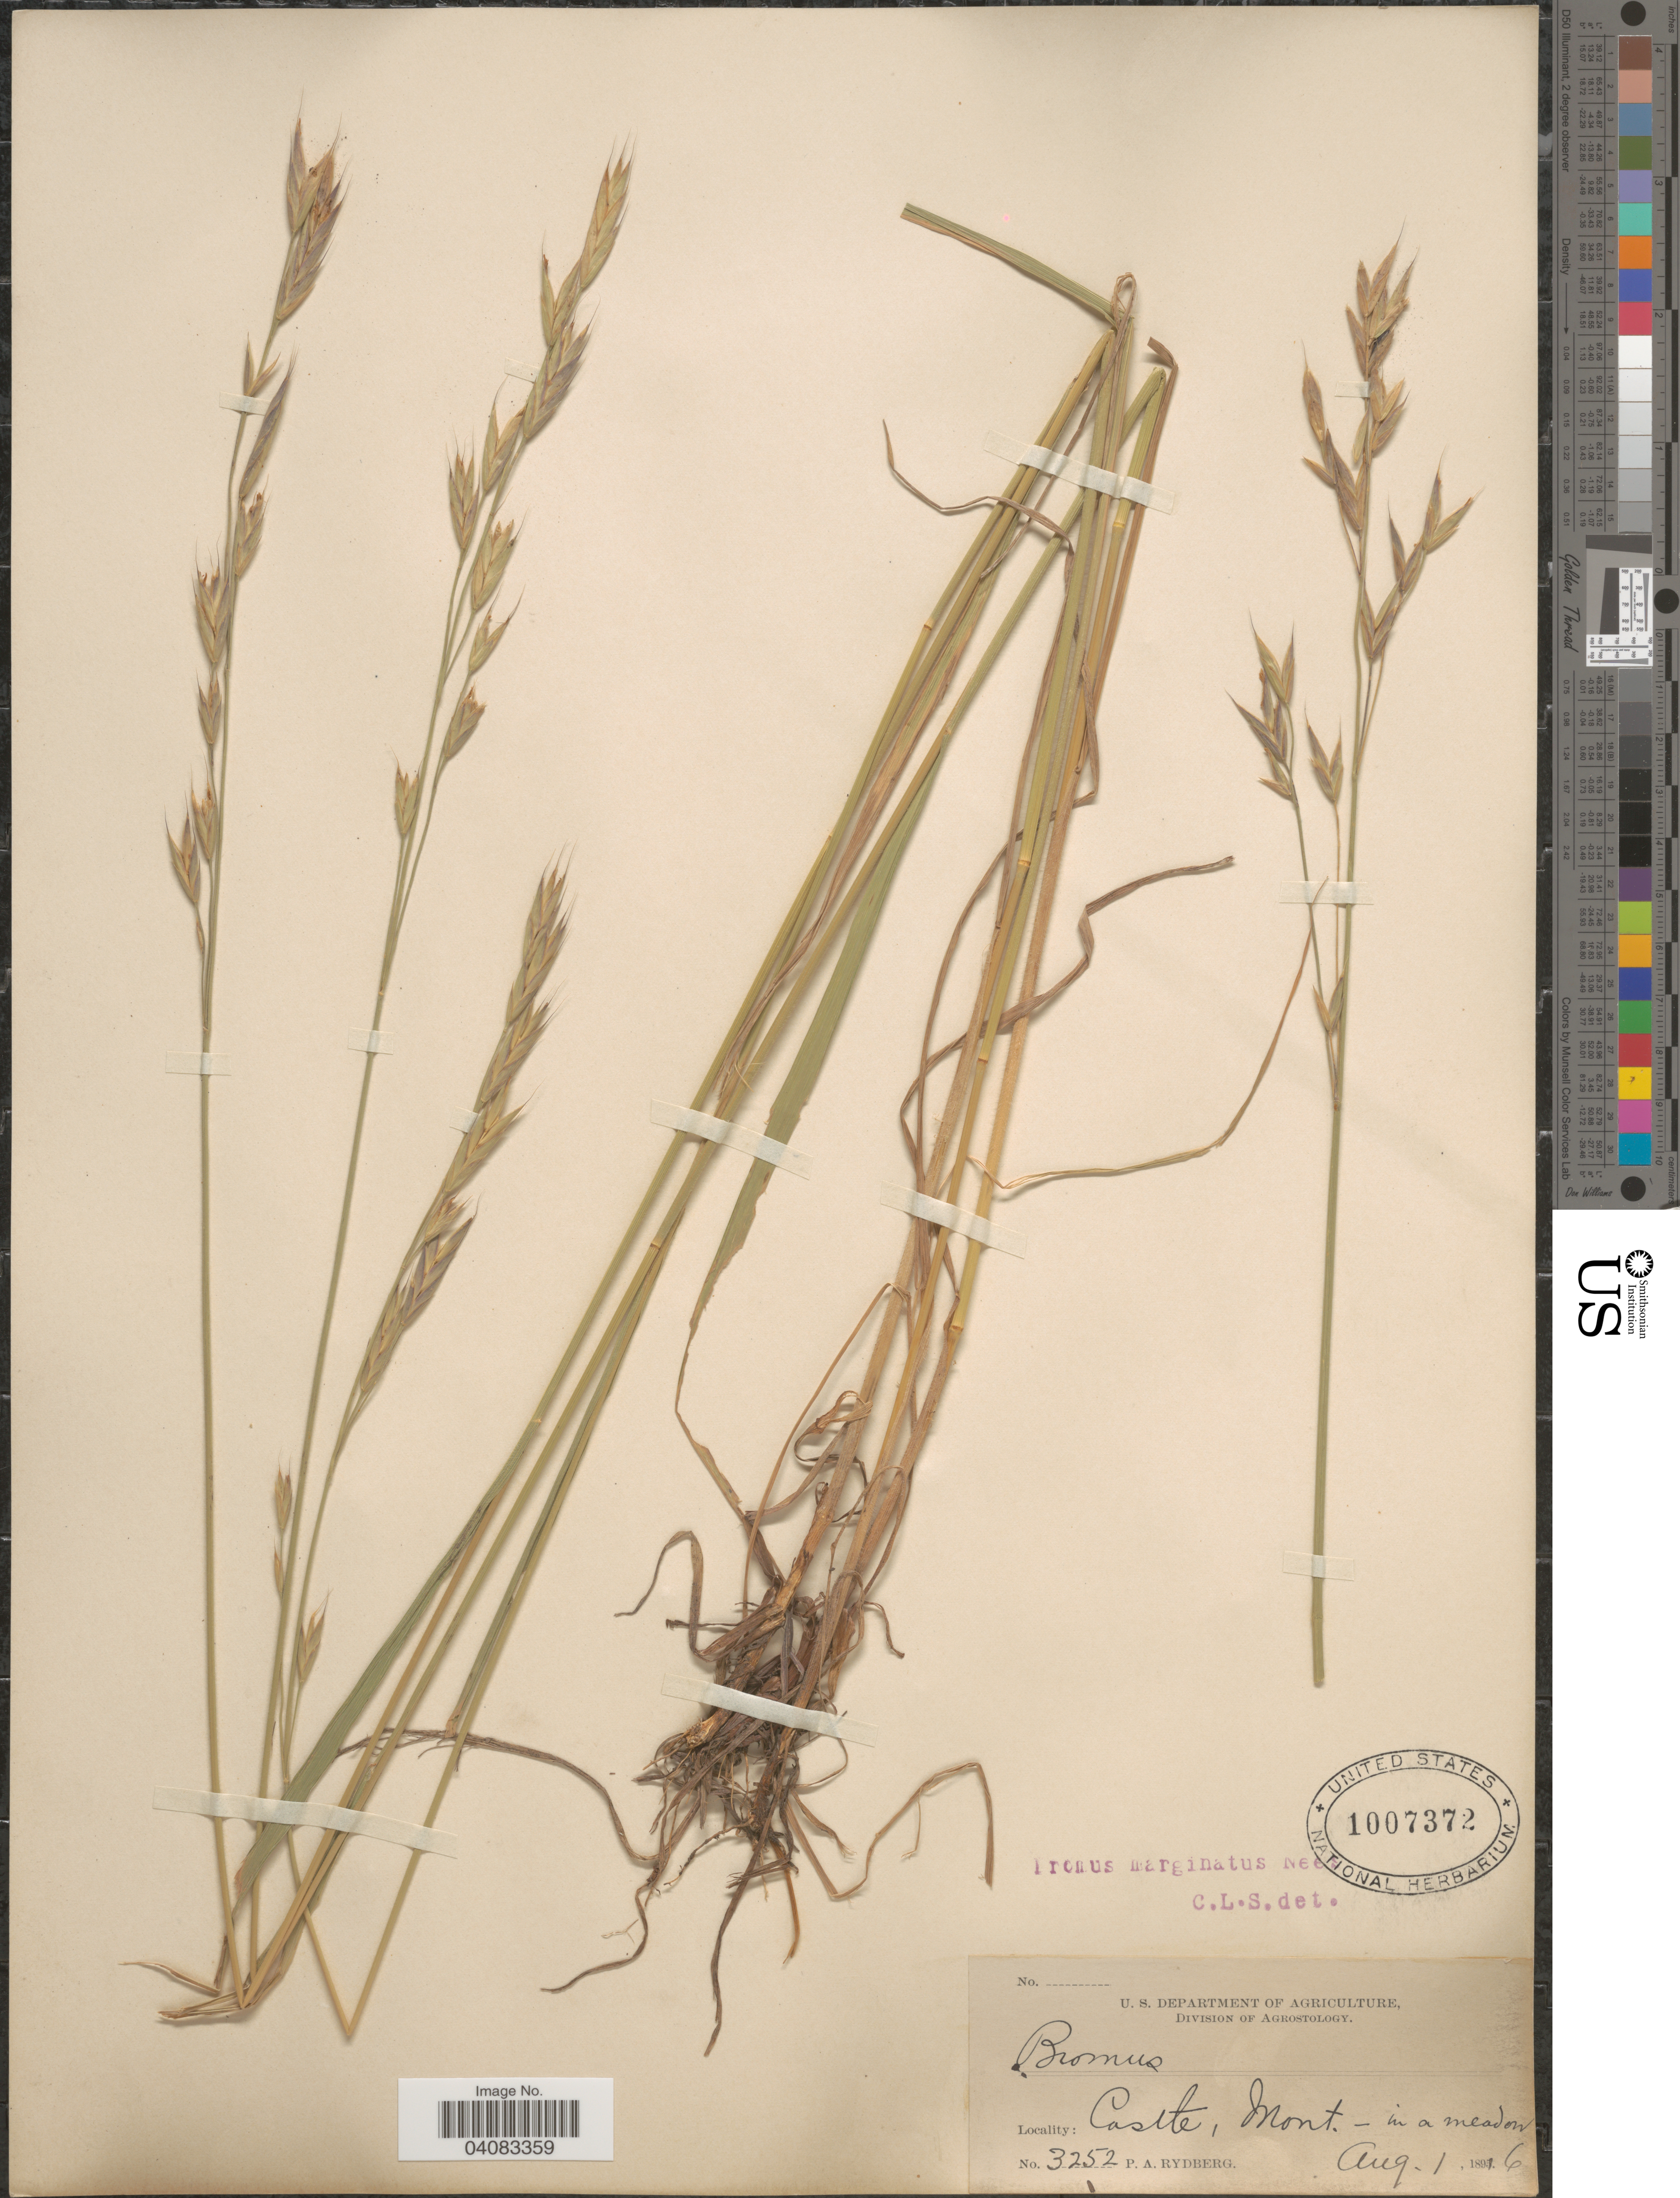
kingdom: Plantae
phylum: Tracheophyta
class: Liliopsida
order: Poales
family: Poaceae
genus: Bromus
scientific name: Bromus marginatus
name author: Nees ex Steud.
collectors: P. A. Rydberg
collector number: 3252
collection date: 1896-08-01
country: United States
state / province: Montana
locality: Castle, in a meadow.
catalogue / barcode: US 1007372